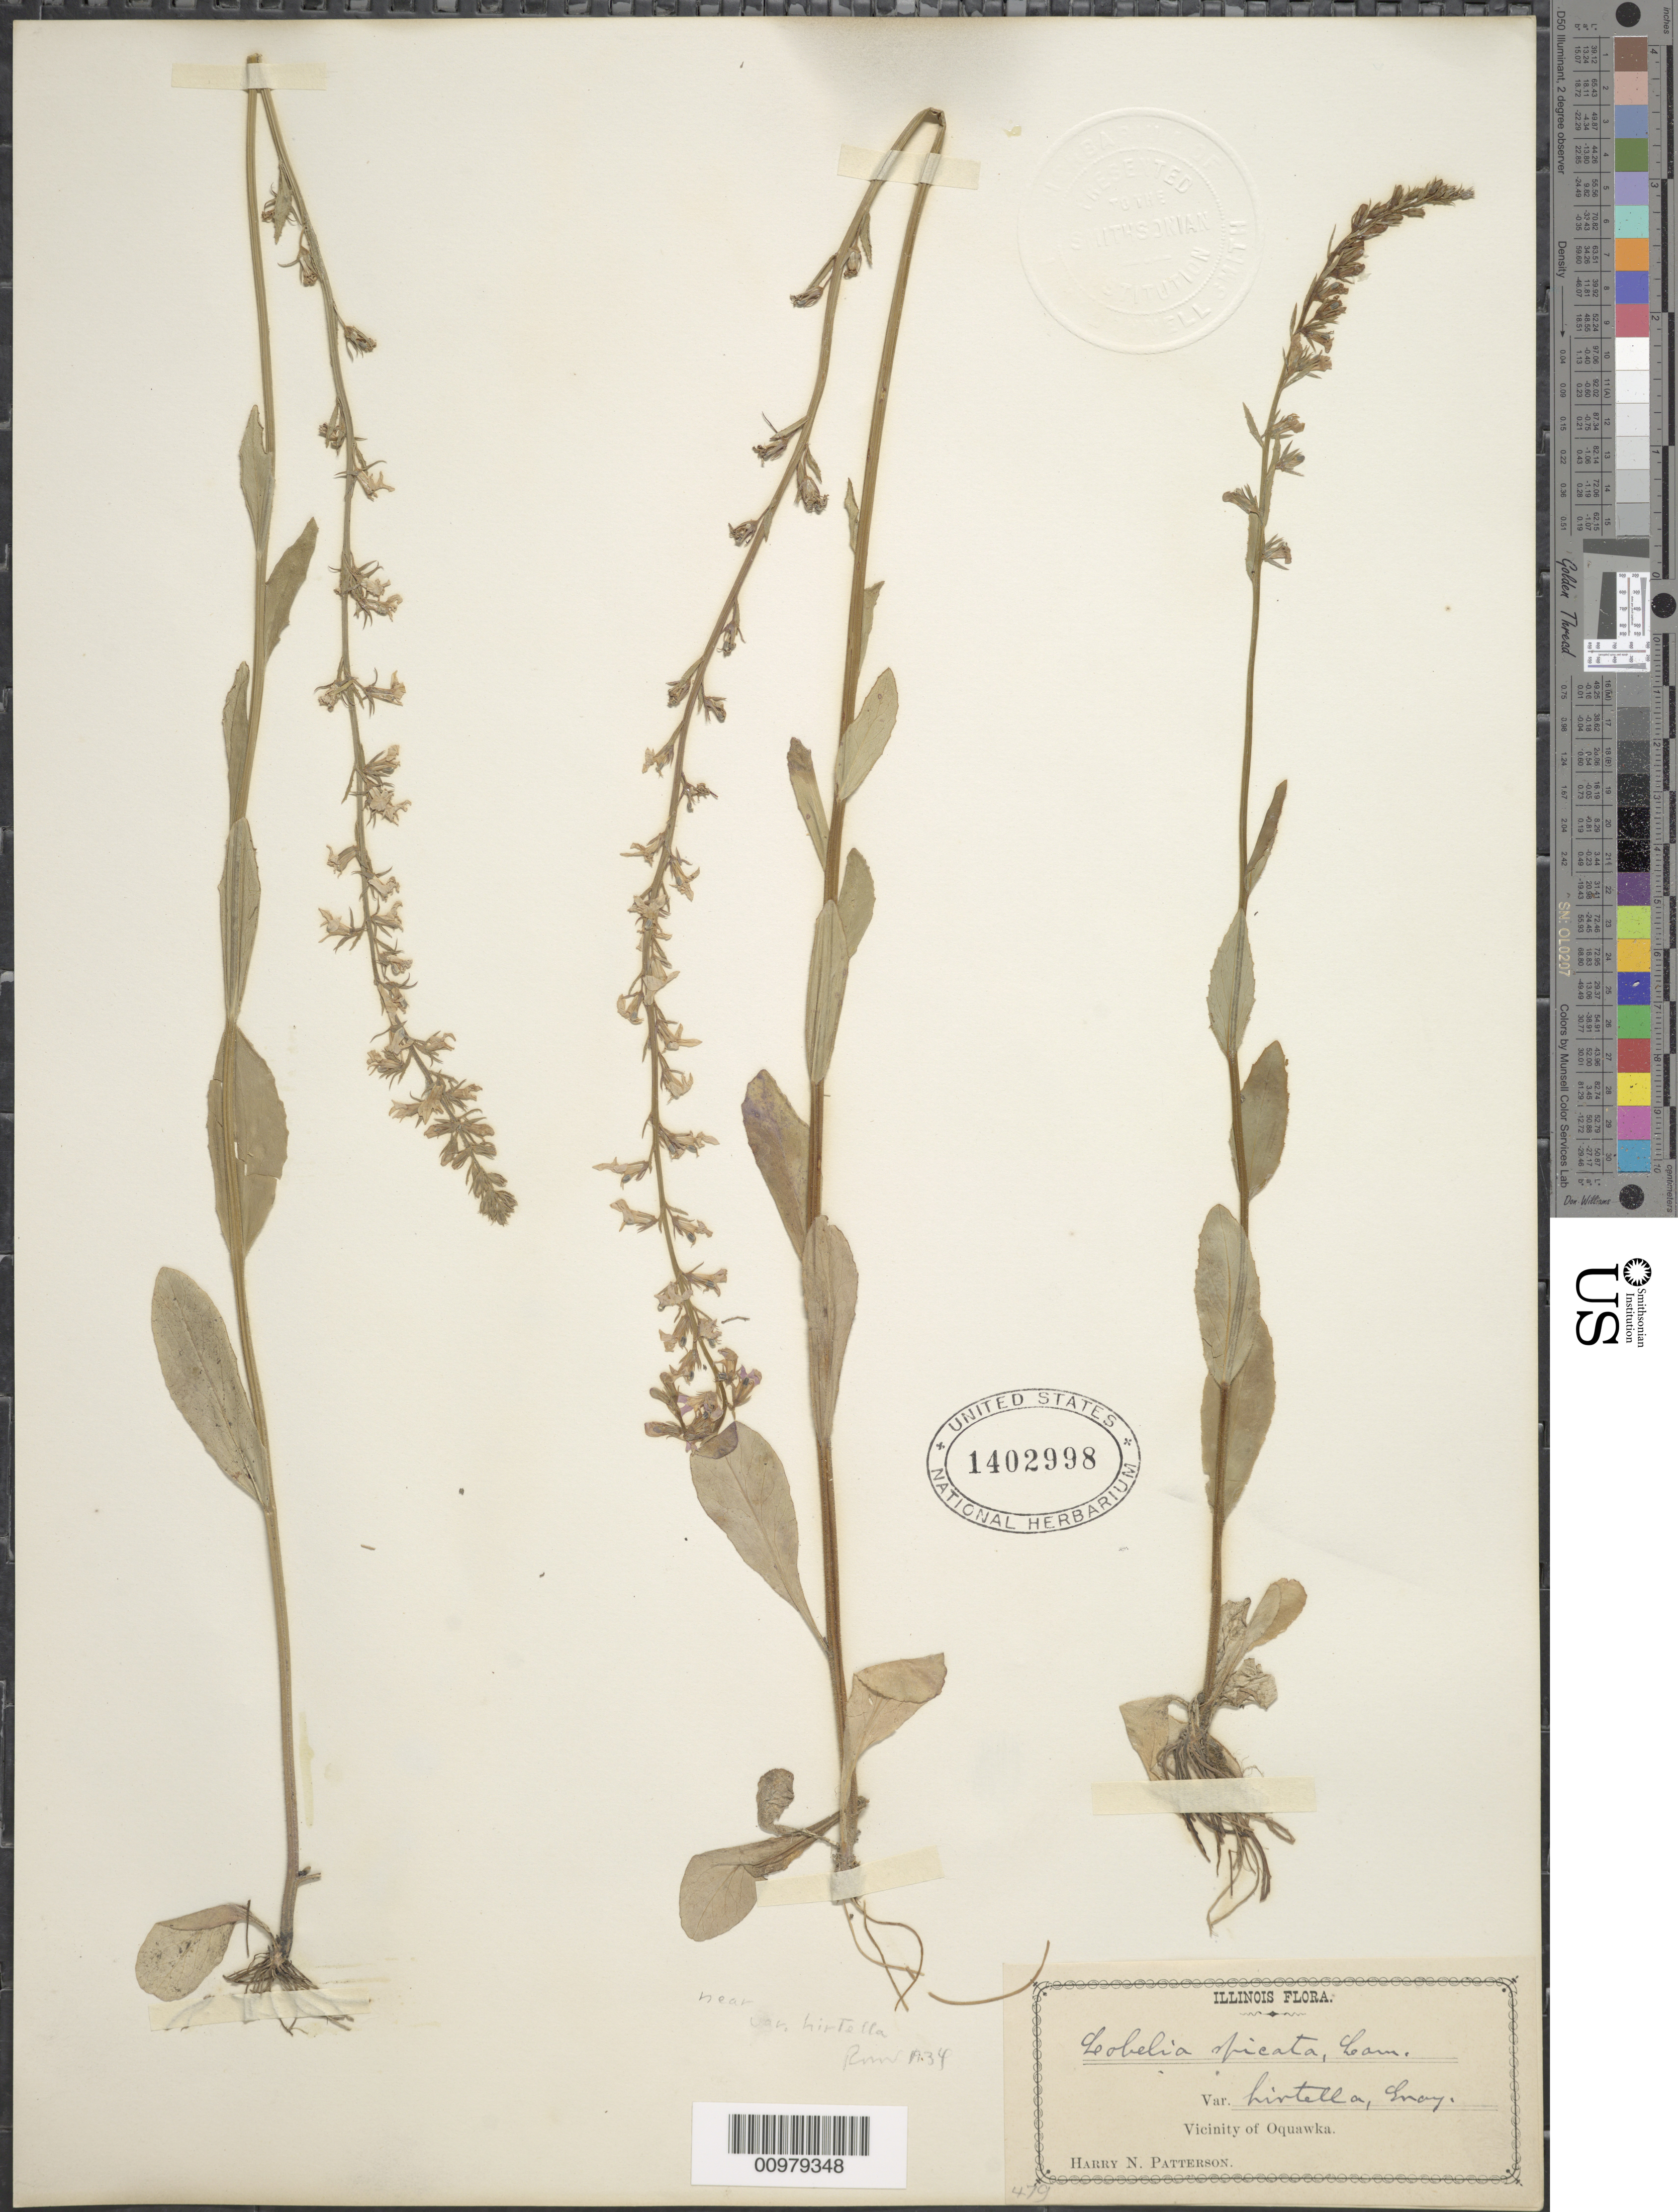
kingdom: Plantae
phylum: Tracheophyta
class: Magnoliopsida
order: Asterales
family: Campanulaceae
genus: Lobelia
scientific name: Lobelia spicata var. hirtella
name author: A. Gray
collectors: H. N. Patterson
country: United States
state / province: Illinois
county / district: Henderson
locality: Oquawka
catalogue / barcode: US 1402998